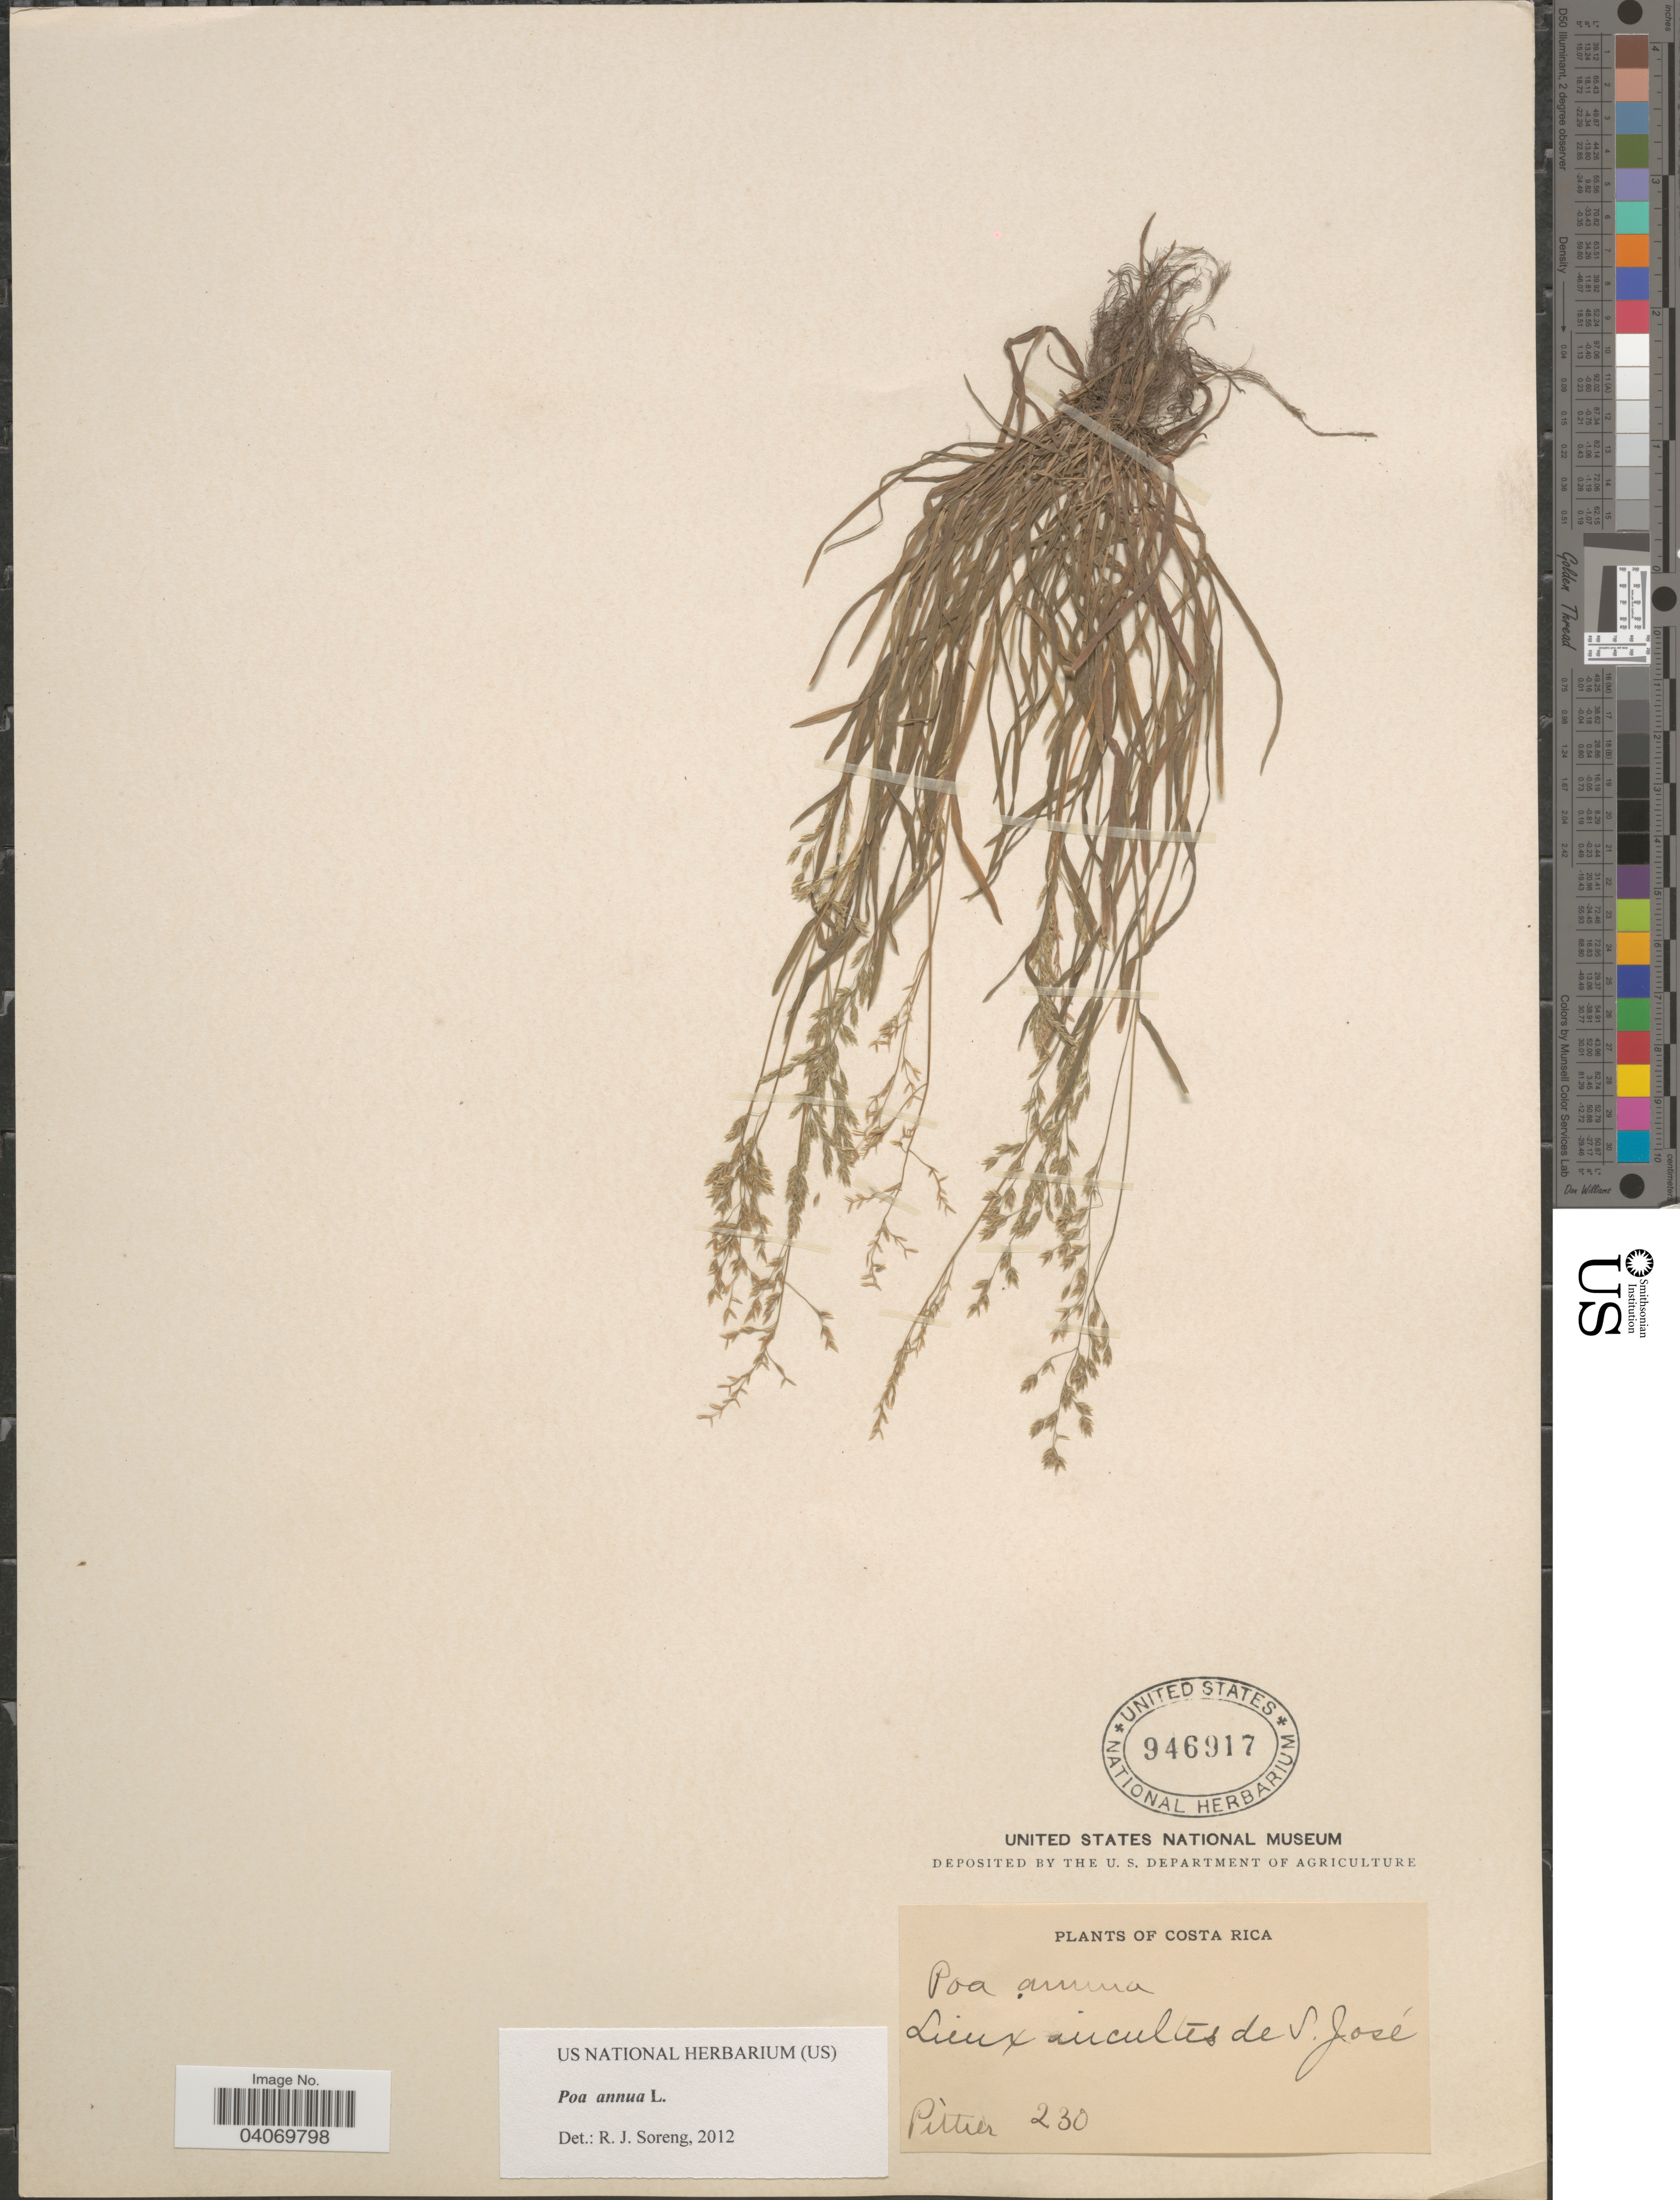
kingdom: Plantae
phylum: Tracheophyta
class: Liliopsida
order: Poales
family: Poaceae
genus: Poa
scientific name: Poa annua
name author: L.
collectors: Pittier, --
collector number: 230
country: Costa Rica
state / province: San José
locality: Lieux incultes de S. José.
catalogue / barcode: US 946917